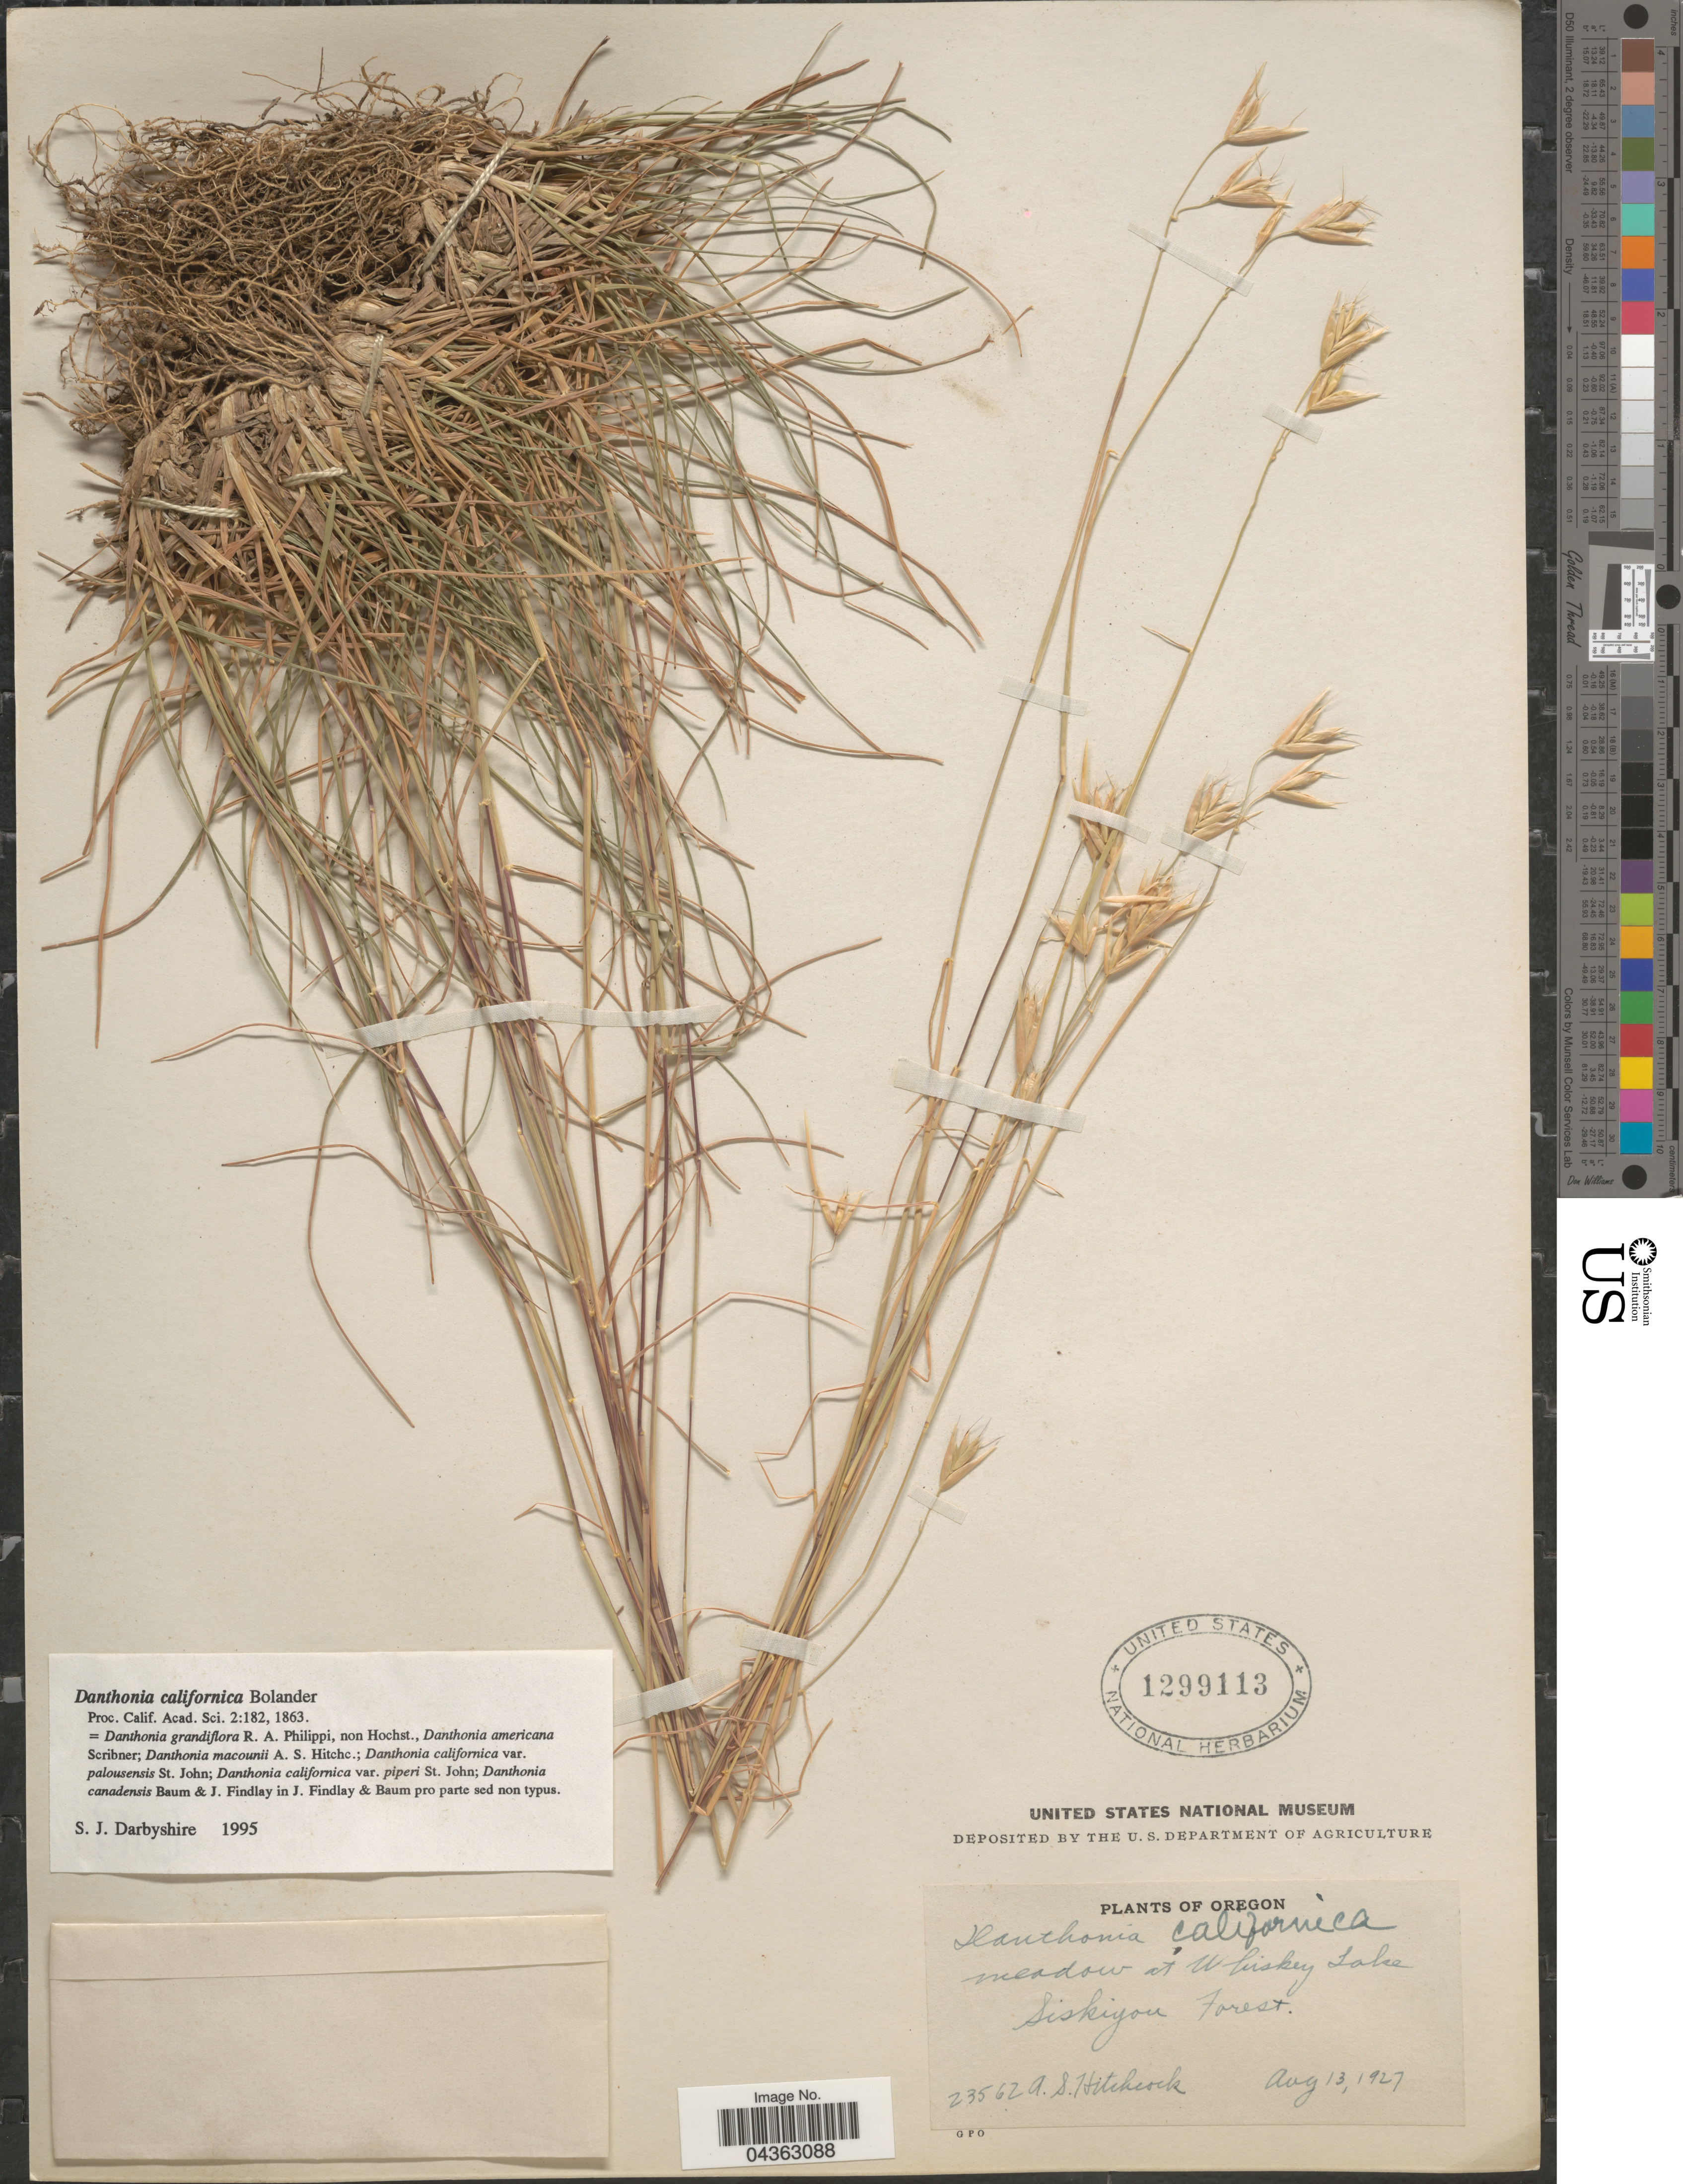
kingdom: Plantae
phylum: Tracheophyta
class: Liliopsida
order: Poales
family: Poaceae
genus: Danthonia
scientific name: Danthonia californica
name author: Bol.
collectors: A. S. Hitchcock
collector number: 23562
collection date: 1927-08-13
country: United States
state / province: Oregon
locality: Meadow at Whiskey Lake Siskiyou Forest.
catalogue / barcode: US 1299113